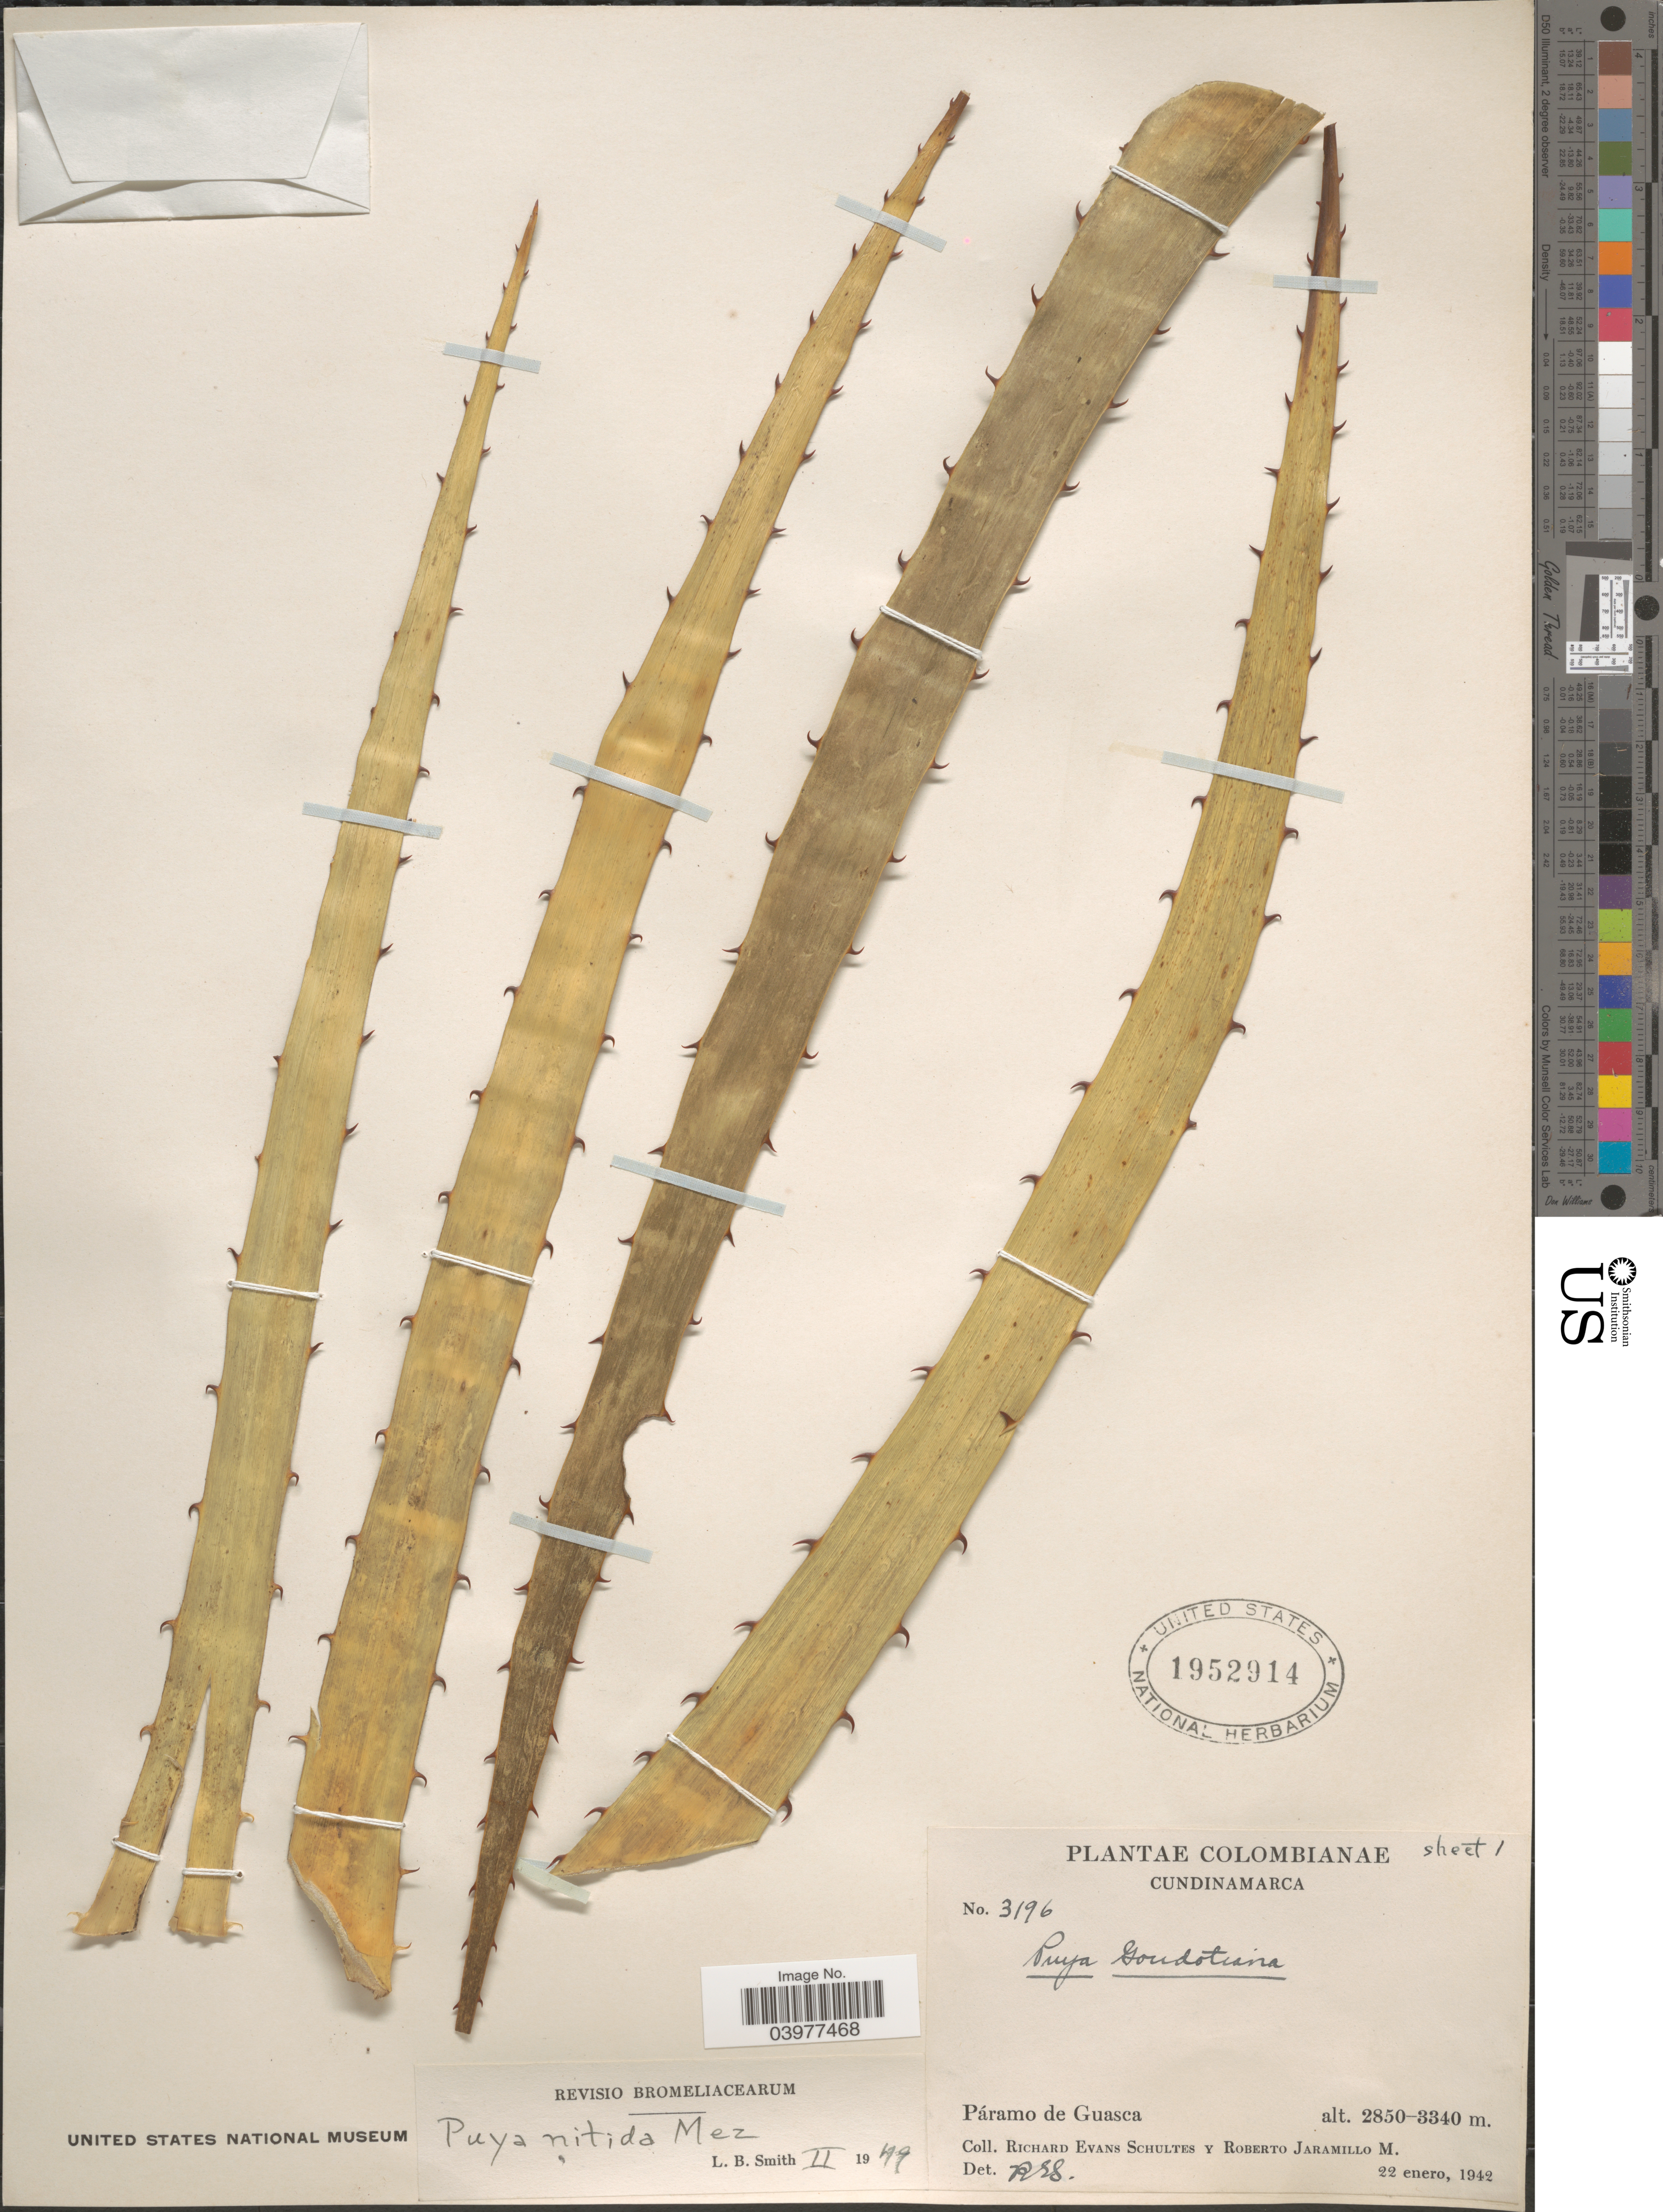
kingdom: Plantae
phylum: Tracheophyta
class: Liliopsida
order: Poales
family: Bromeliaceae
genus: Puya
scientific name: Puya nitida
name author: Mez in C. DC.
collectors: R. E. Schultes & R. Jaramillo M.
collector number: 3196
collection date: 1942-01-22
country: Colombia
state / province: Cundinamarca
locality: Páramo de Guasca.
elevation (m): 2850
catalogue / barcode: US 1952914